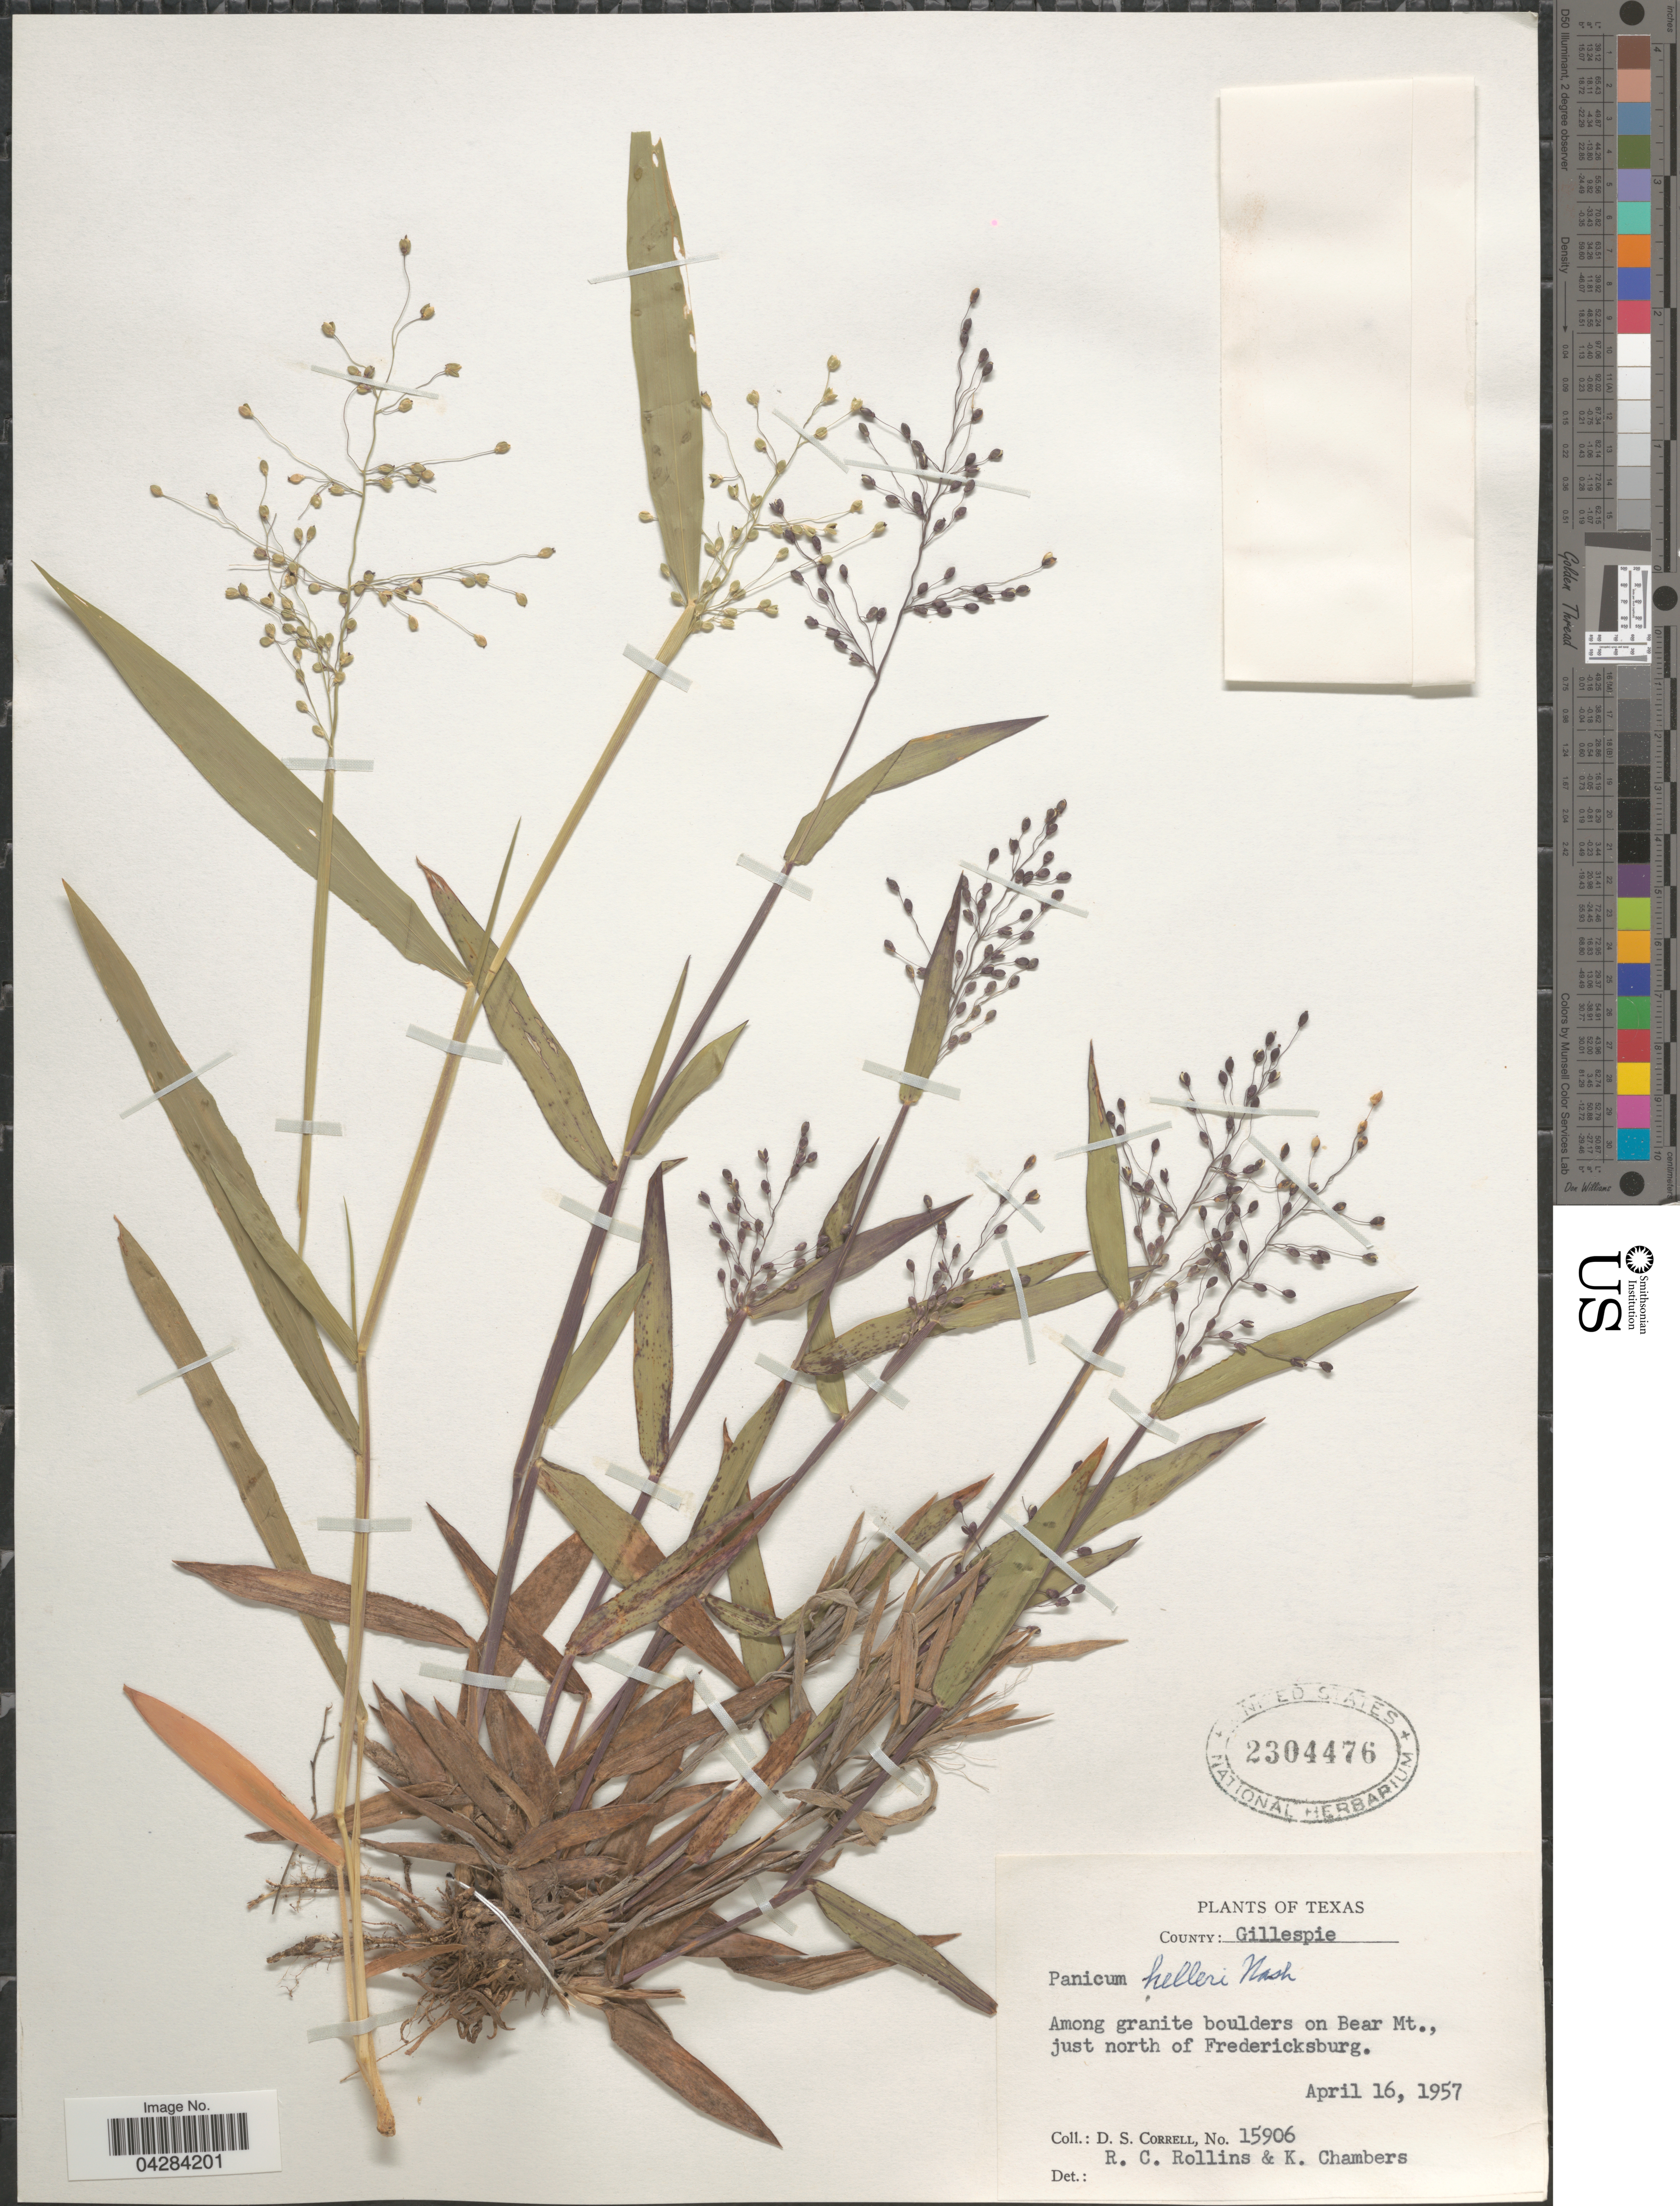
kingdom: Plantae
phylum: Tracheophyta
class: Liliopsida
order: Poales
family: Poaceae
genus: Dichanthelium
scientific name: Dichanthelium oligosanthes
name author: (Schult.) Gould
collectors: D. S. Correll, R. C. Rollins & K. Chambers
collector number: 15906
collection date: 1957-04-16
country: United States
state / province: Texas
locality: County: Gillespie. Among granite boulders on Bear Mt., just north of Fredericksburg.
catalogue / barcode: US 2304476